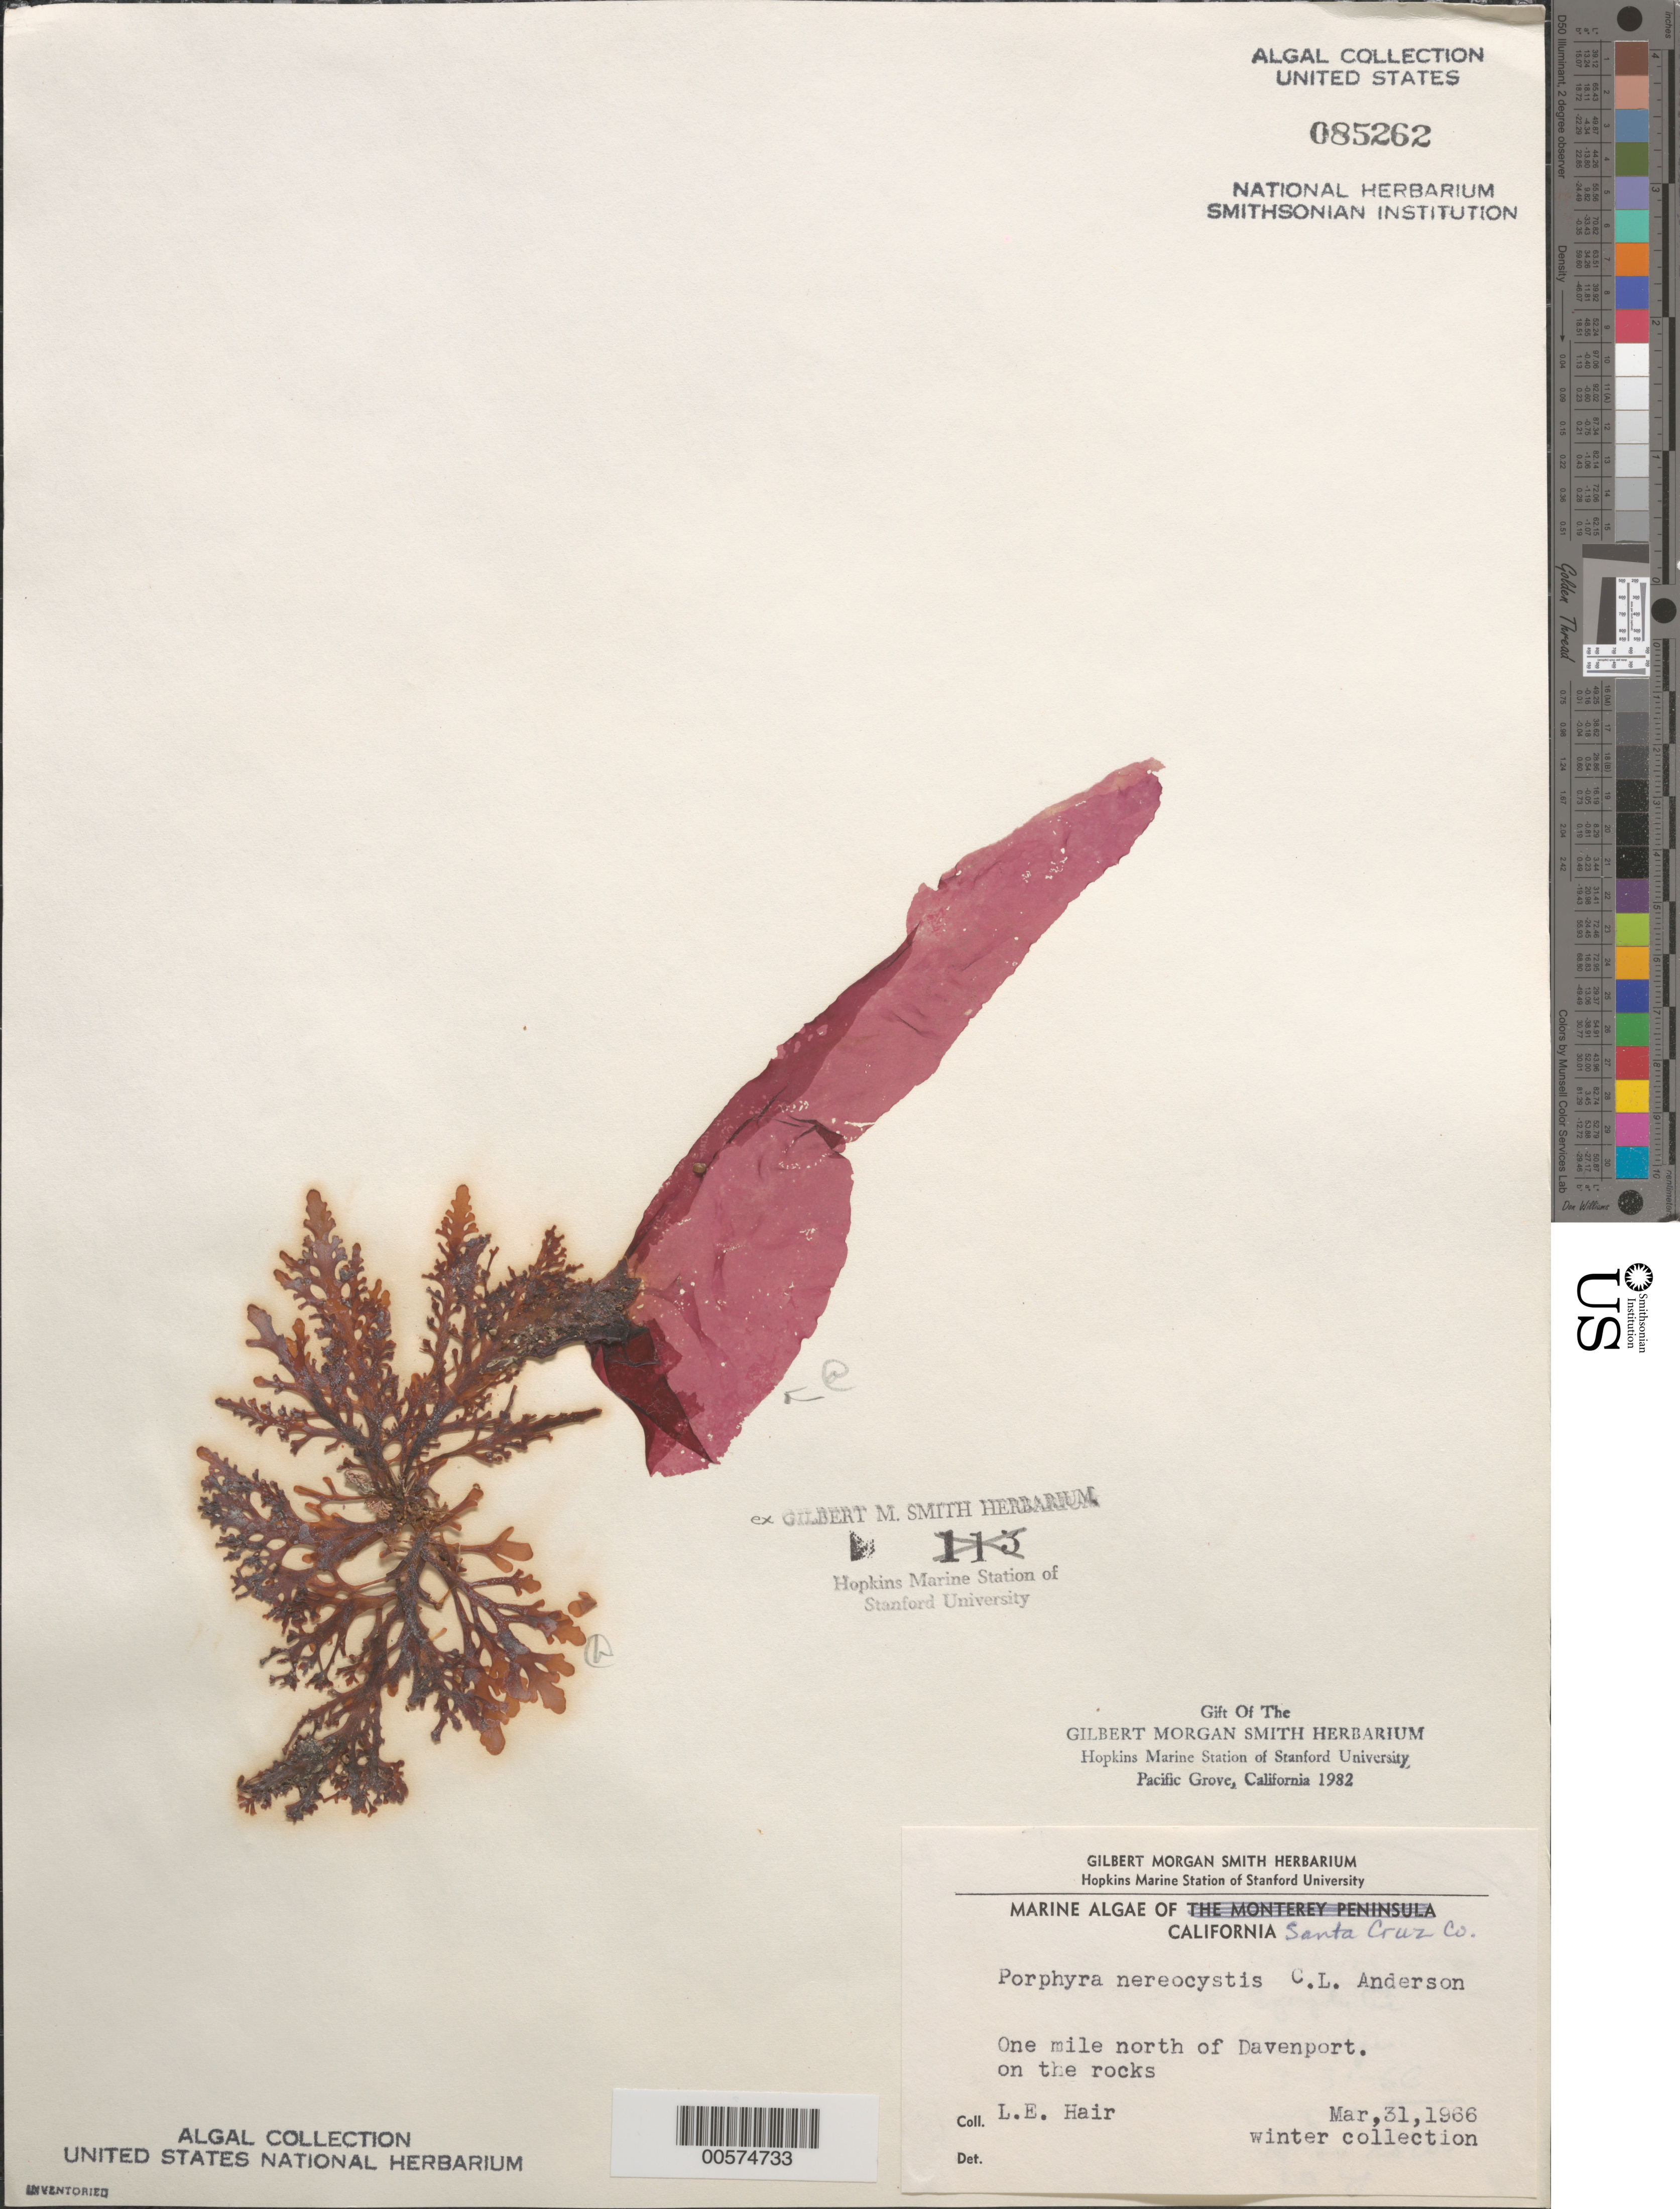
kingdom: Plantae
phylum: Rhodophyta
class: Bangiophyceae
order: Bangiales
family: Bangiaceae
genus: Pyropia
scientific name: Pyropia nereocystis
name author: (C.L. Anderson) S.C. Lindstrom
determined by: Algae name updating Project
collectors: L. Hair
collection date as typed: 31 Mar 1966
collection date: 1966-03-31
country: United States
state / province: California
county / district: Santa Cruz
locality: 1 mile north of Davenport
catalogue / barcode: US 85262